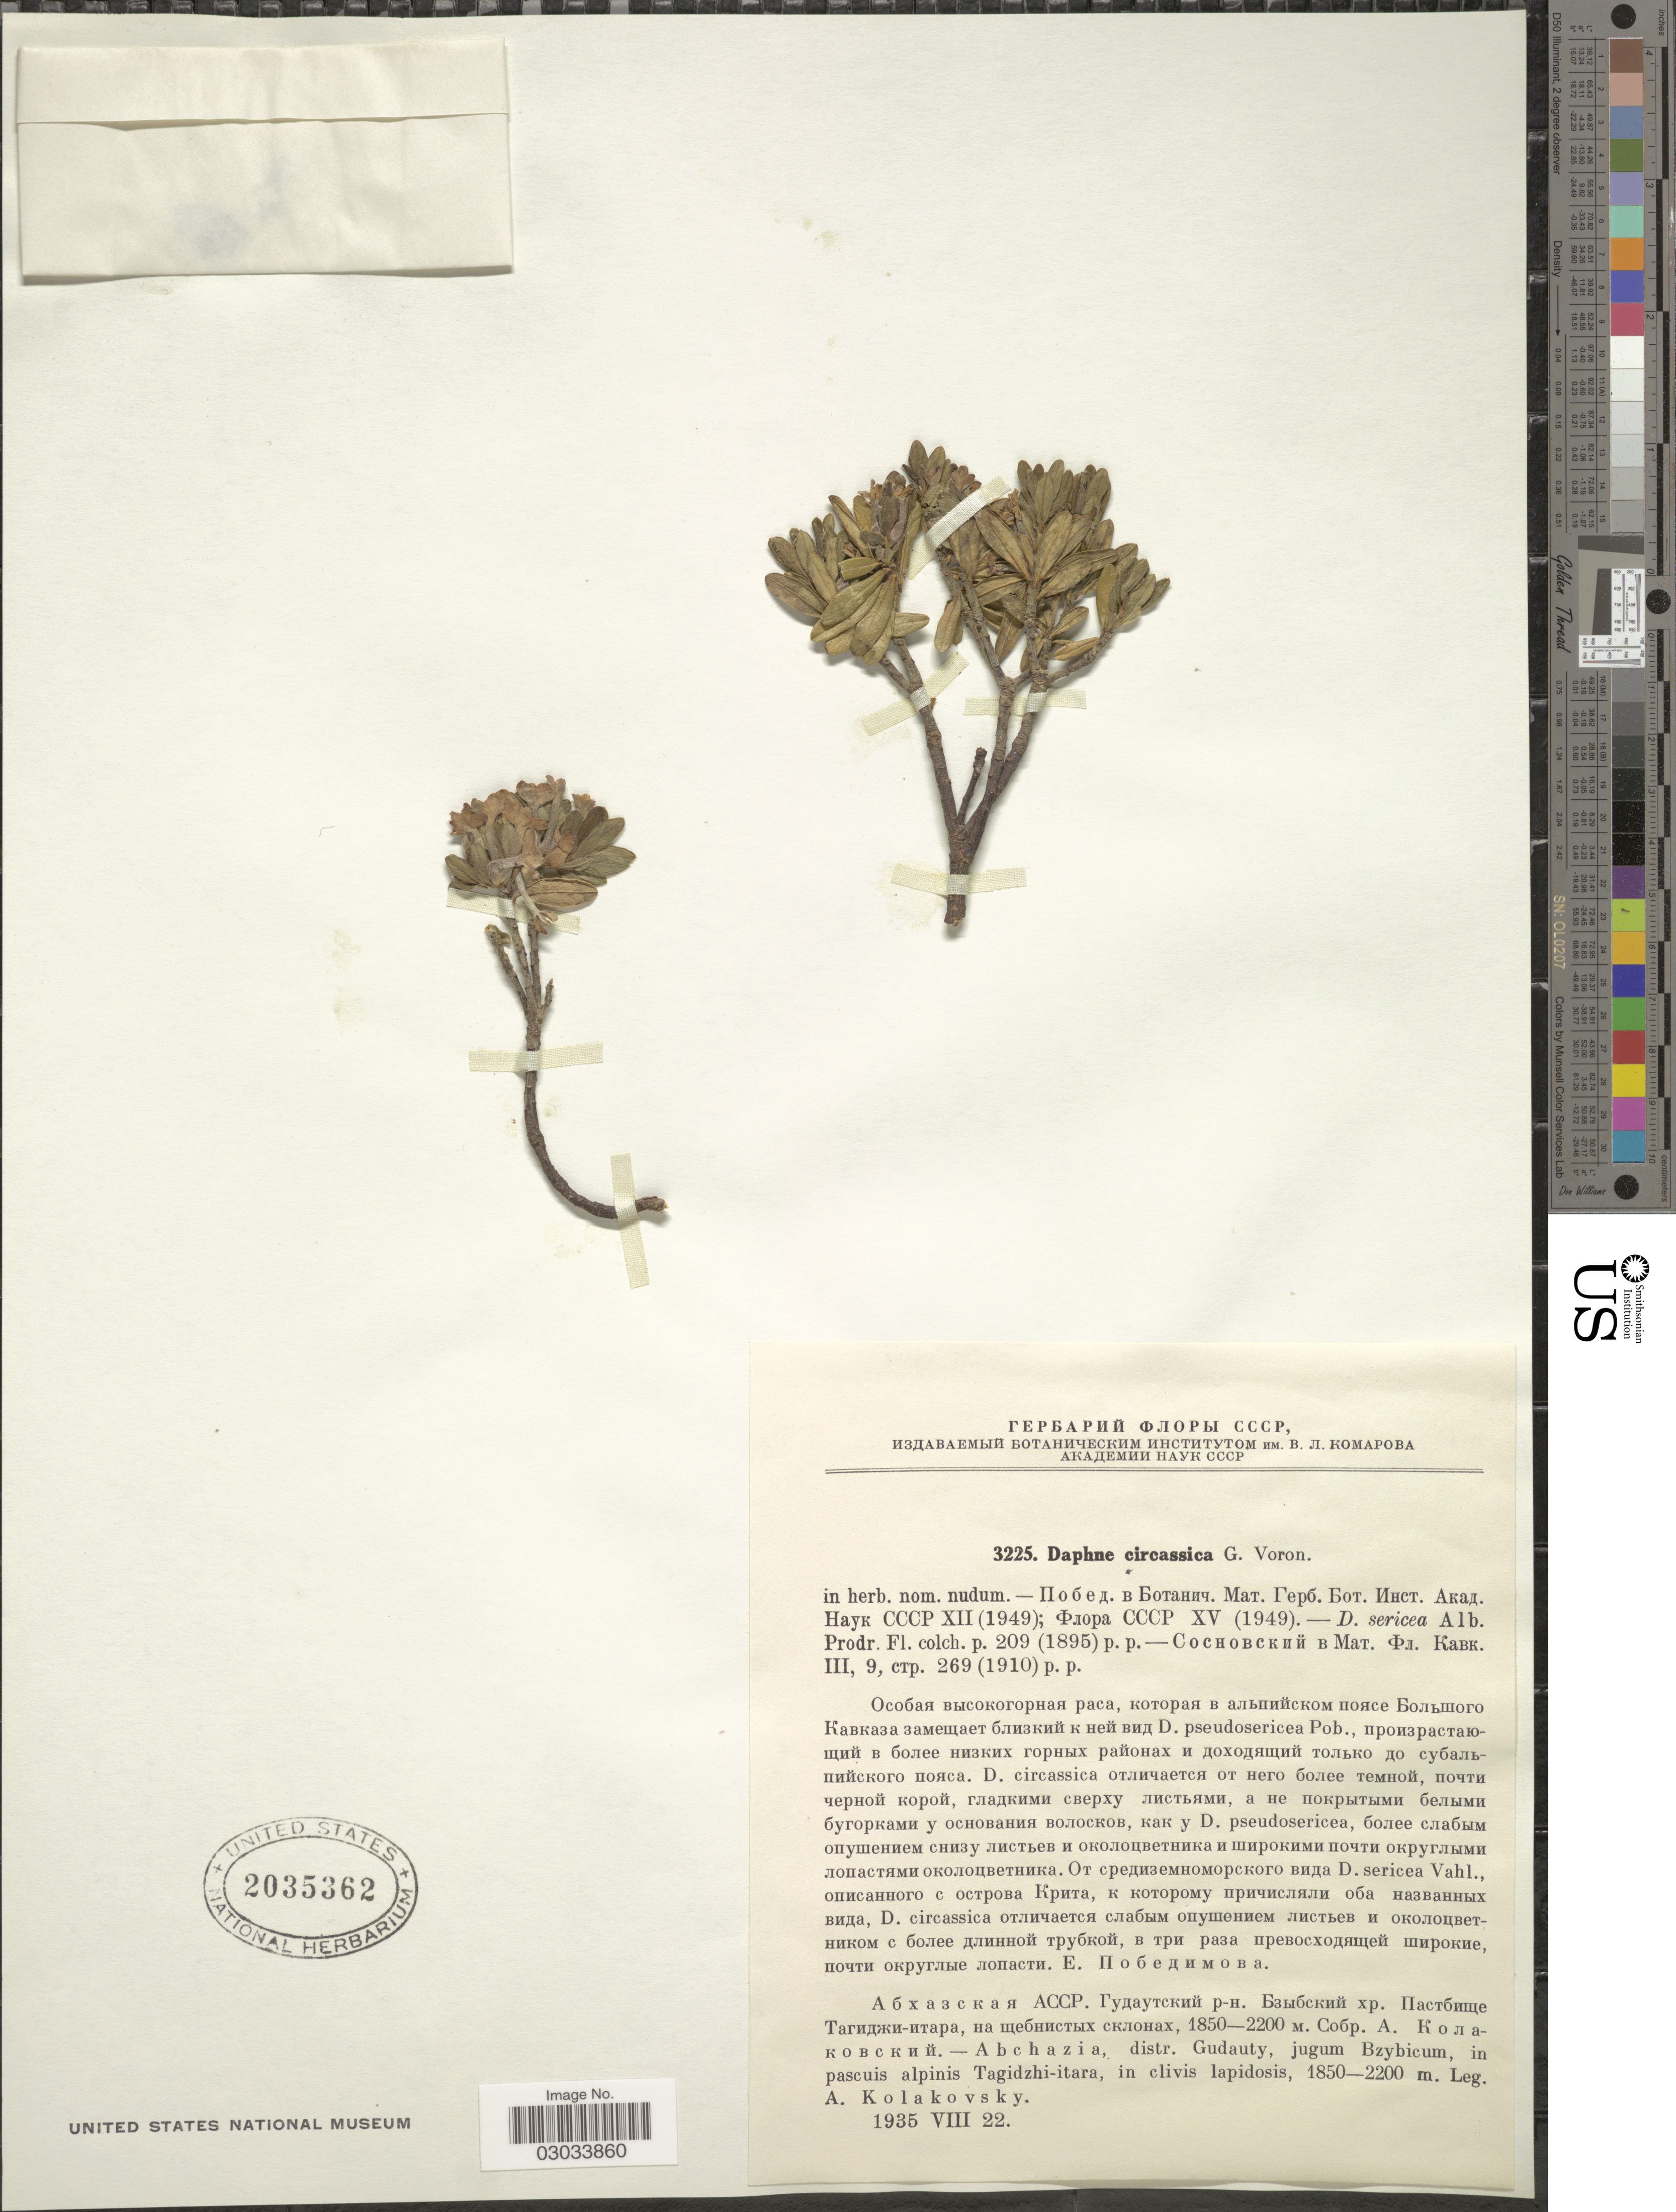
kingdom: Plantae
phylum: Tracheophyta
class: Magnoliopsida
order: Malvales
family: Thymelaeaceae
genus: Daphne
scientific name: Daphne circassica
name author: Woronow ex Pobed.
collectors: A. Kolakovsky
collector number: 3225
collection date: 1935-08-22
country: Georgia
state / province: Abkhazia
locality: Abchazia, distr. Gudauty, jugum Bzybicum, in pascuis alpinis Tagidzhi-itara, in clivis lapidosis.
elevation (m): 1850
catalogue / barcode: US 2035362